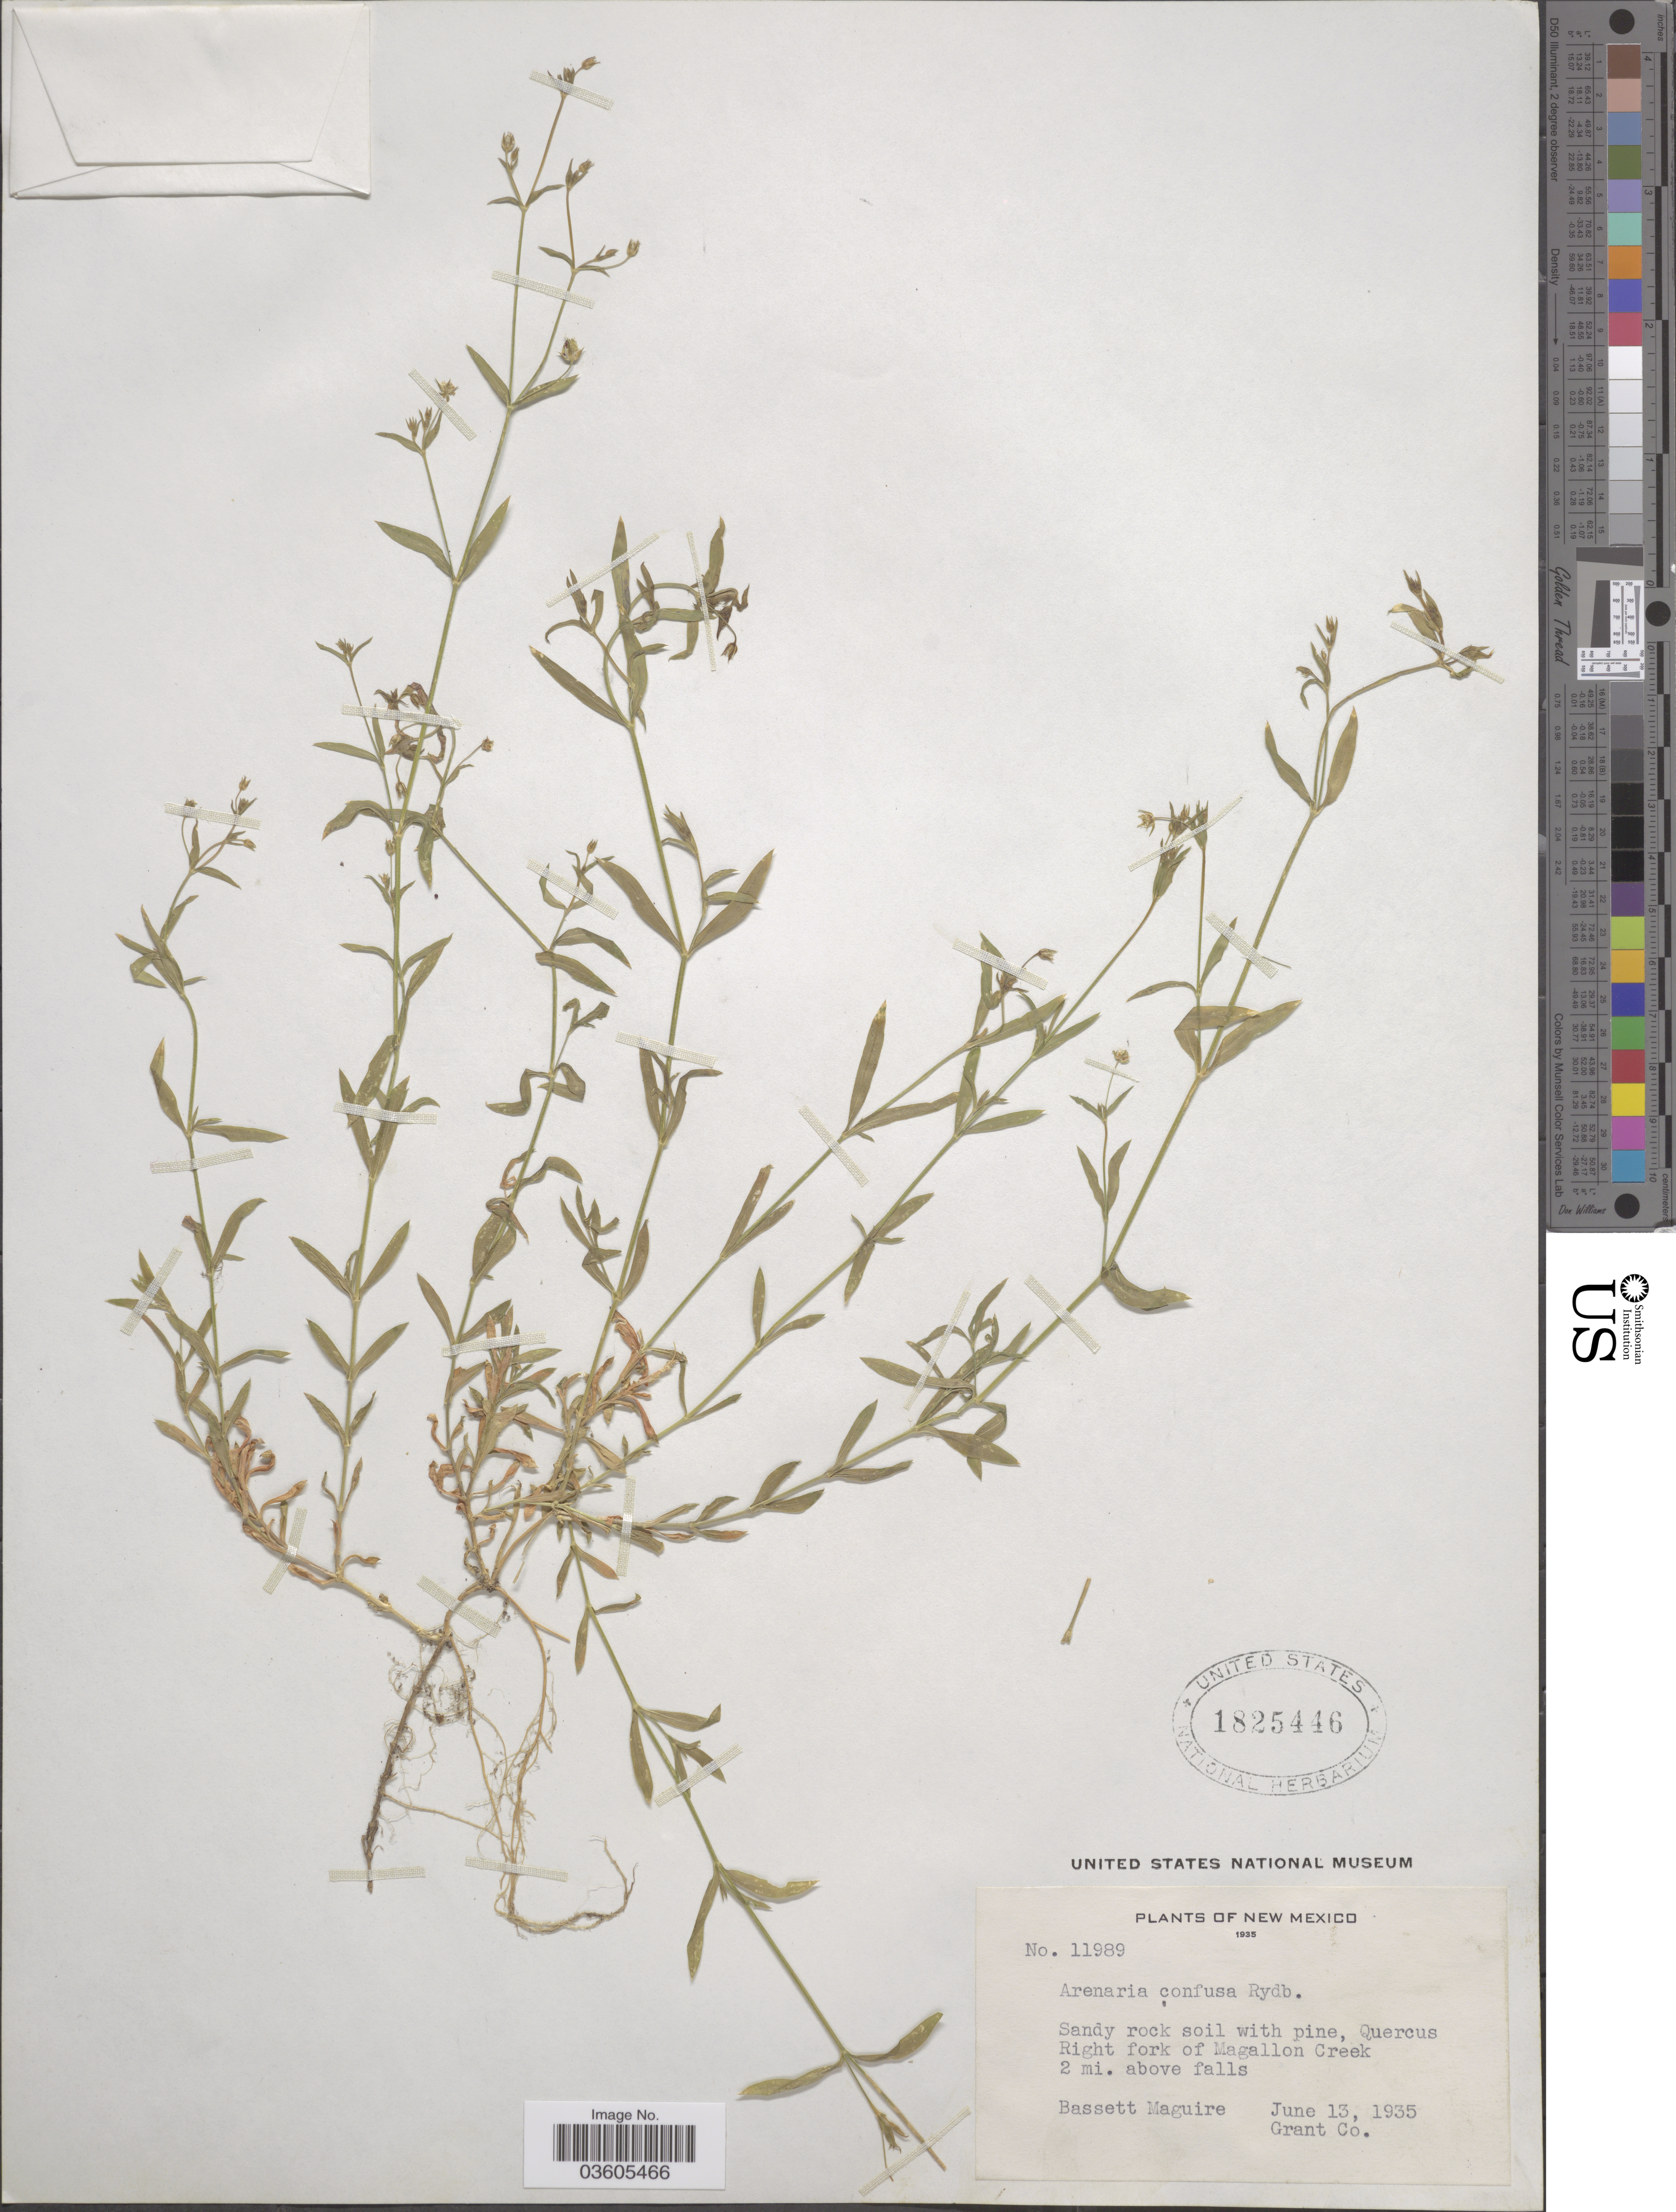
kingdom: Plantae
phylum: Tracheophyta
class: Magnoliopsida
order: Caryophyllales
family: Caryophyllaceae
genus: Arenaria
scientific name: Arenaria confusa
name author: Rydb.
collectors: B. Maguire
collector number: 11989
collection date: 1935-06-13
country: United States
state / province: New Mexico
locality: Right fork of Magallon Creek 2 mi. above falls. Grant Co.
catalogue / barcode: US 1825446